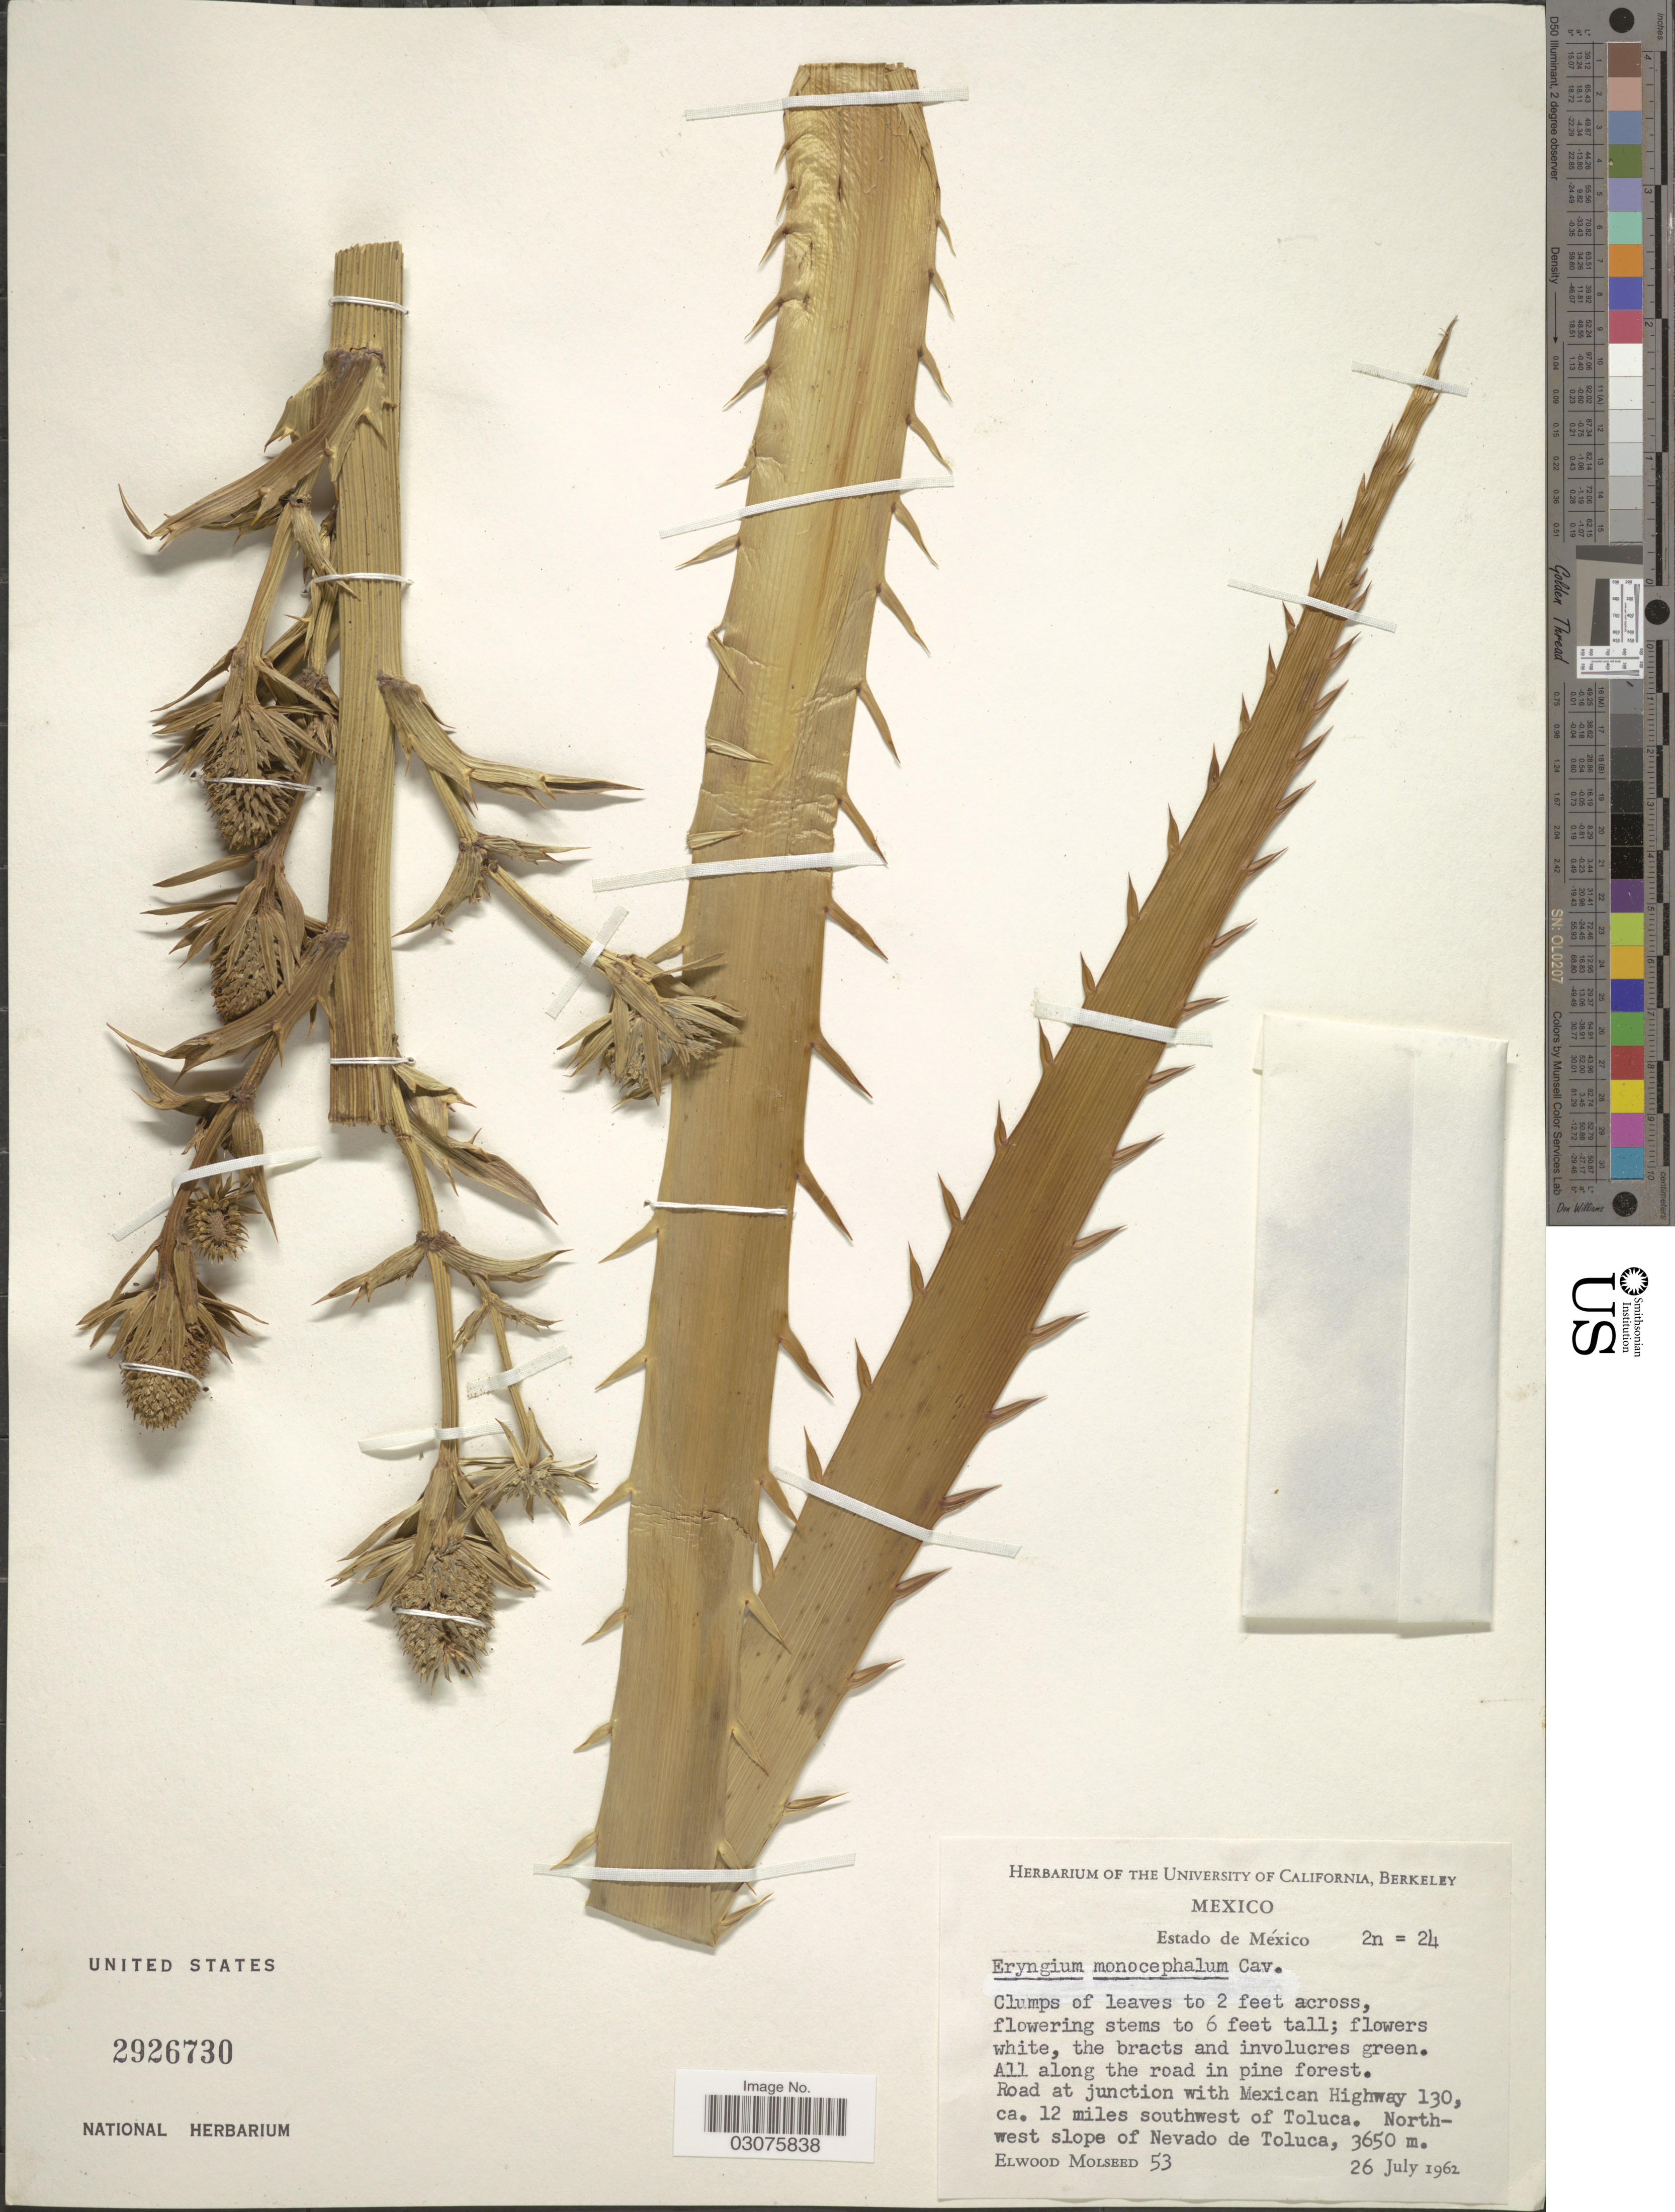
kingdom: Plantae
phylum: Tracheophyta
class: Magnoliopsida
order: Apiales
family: Apiaceae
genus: Eryngium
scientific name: Eryngium monocephalum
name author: Cav.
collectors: E. Molseed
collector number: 53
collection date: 1962-07-26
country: Mexico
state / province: México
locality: Estado de México. Road at junction with Mexican Highway 130, ca. 12 miles southwest of Toluca. Northwest slope of Nevado de Toluca.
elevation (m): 3650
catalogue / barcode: US 2926730